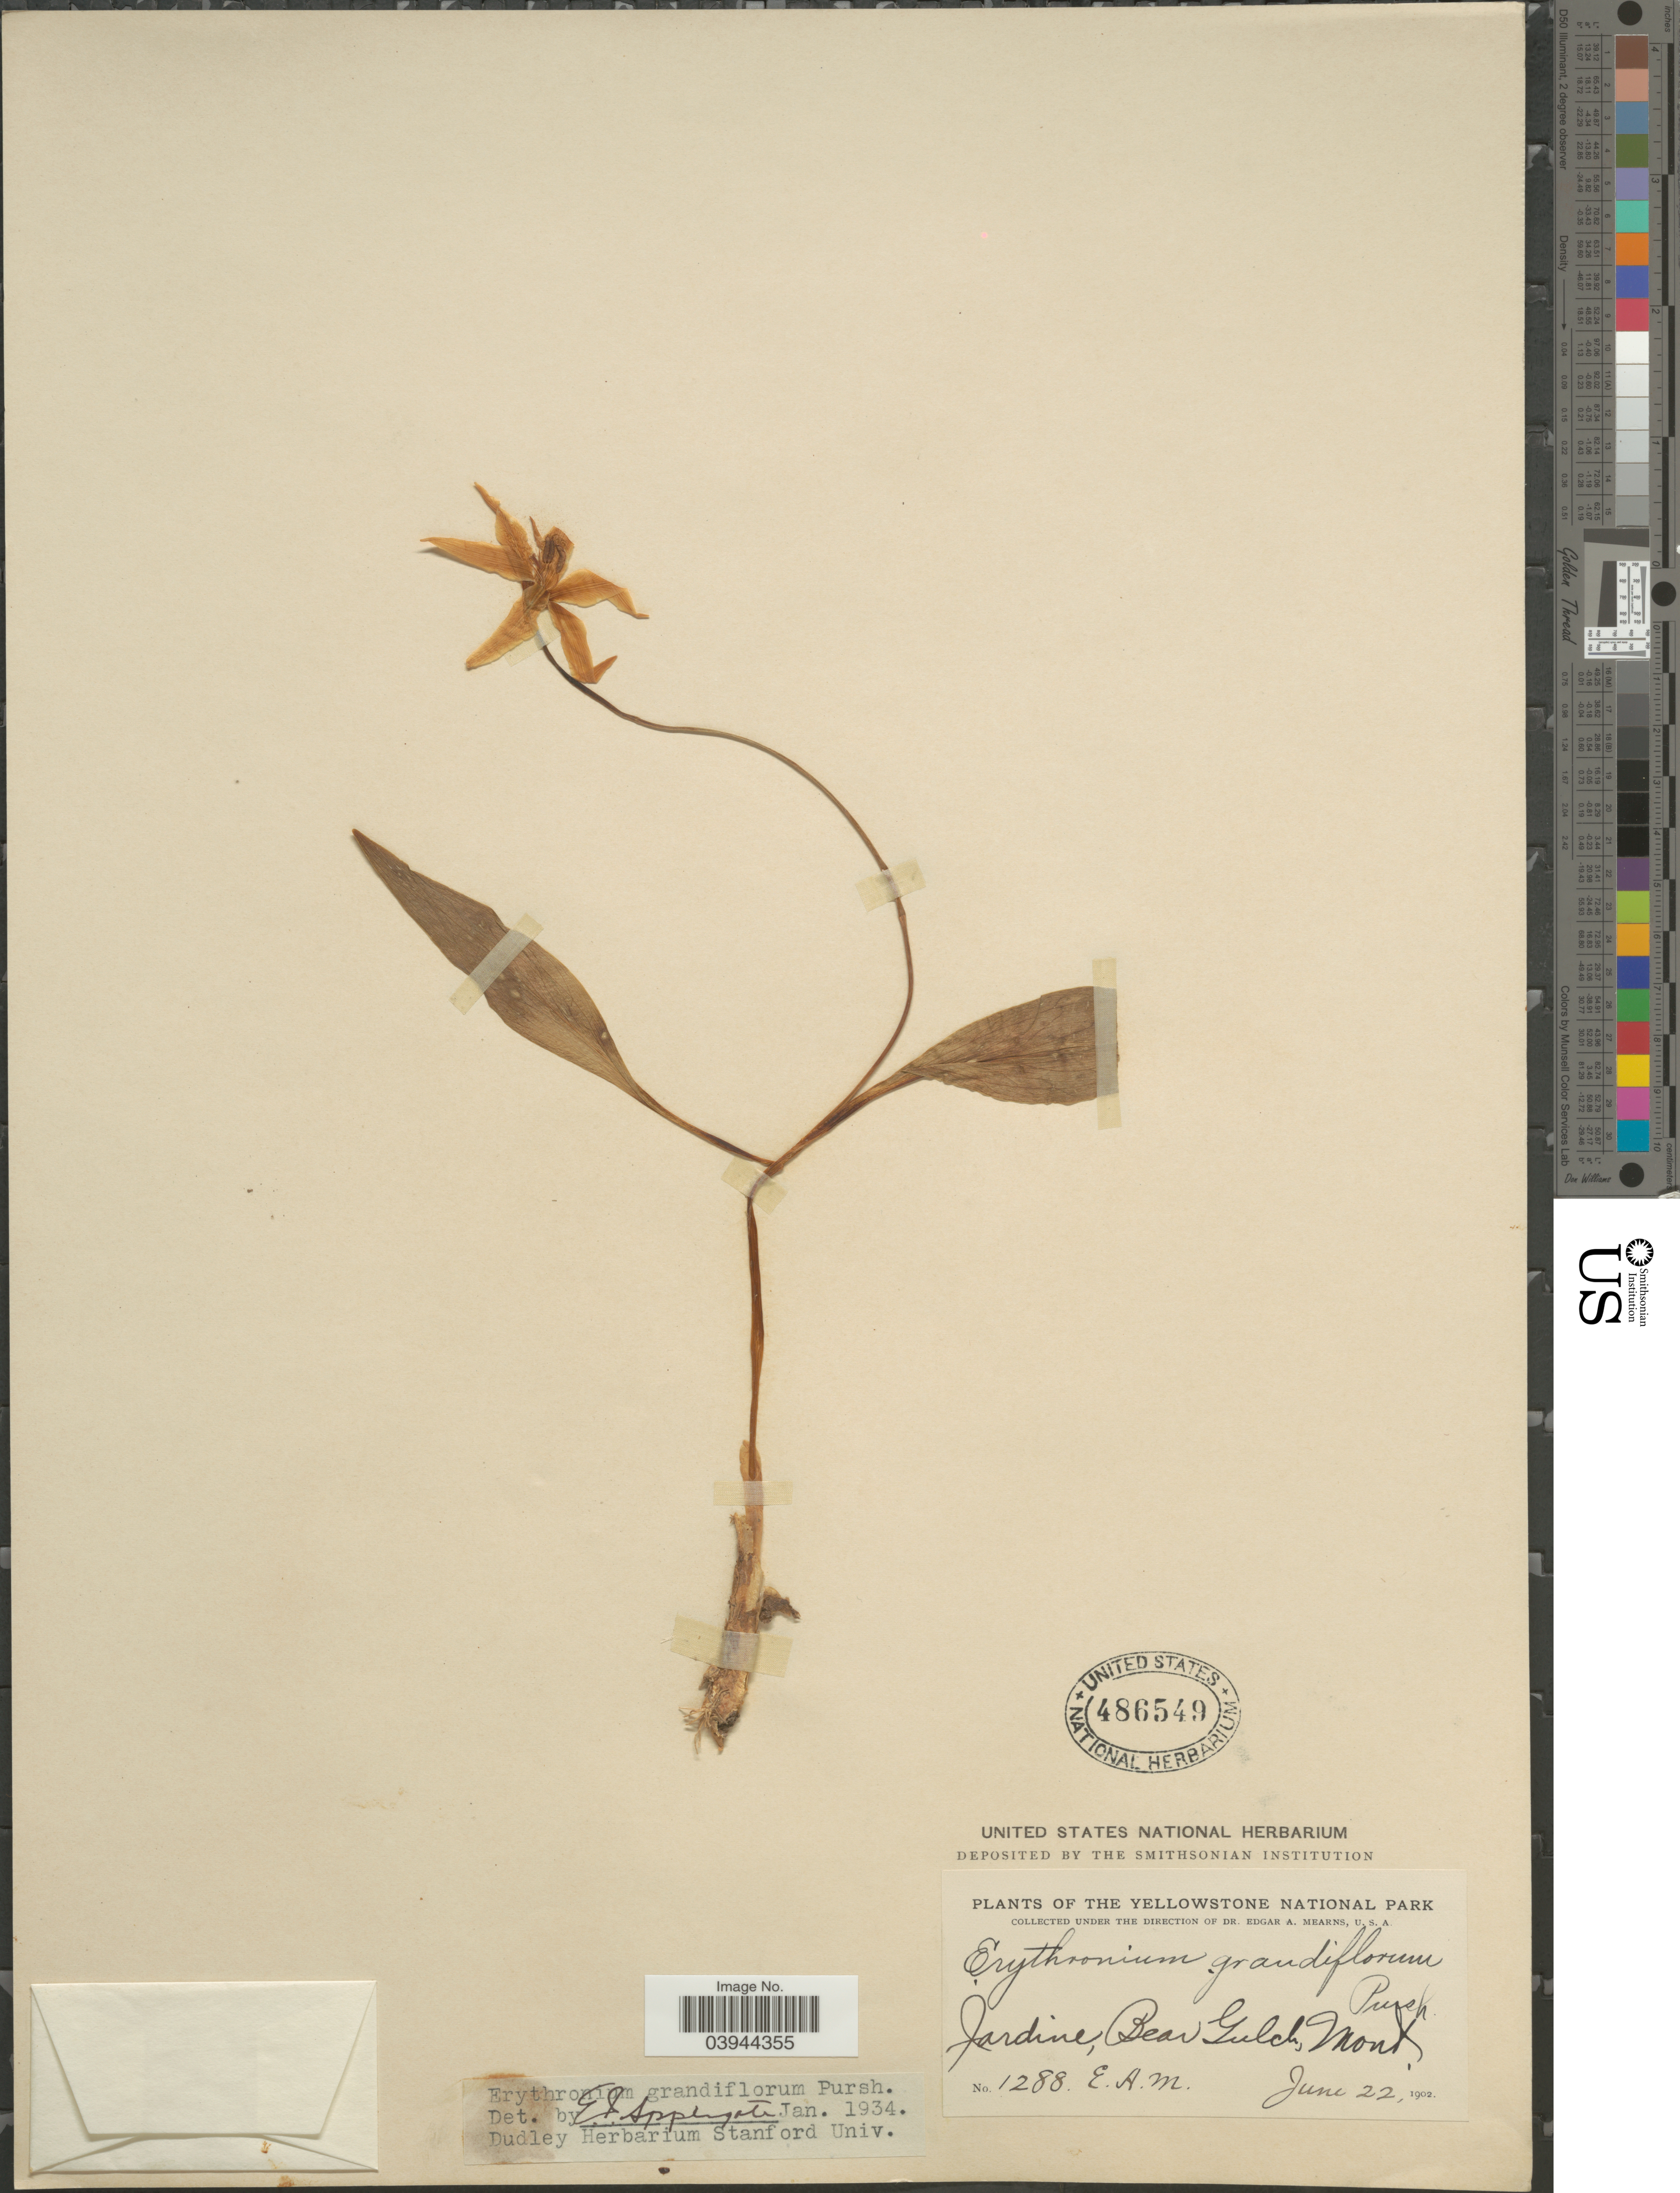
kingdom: Plantae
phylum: Tracheophyta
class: Liliopsida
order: Liliales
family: Liliaceae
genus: Erythronium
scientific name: Erythronium grandiflorum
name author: Pursh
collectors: E. A. Mearns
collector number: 1288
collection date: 1902-06-22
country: United States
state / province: Montana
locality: Yellowstone National Park. Jardine, Bear Gulch.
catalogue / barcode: US 486549